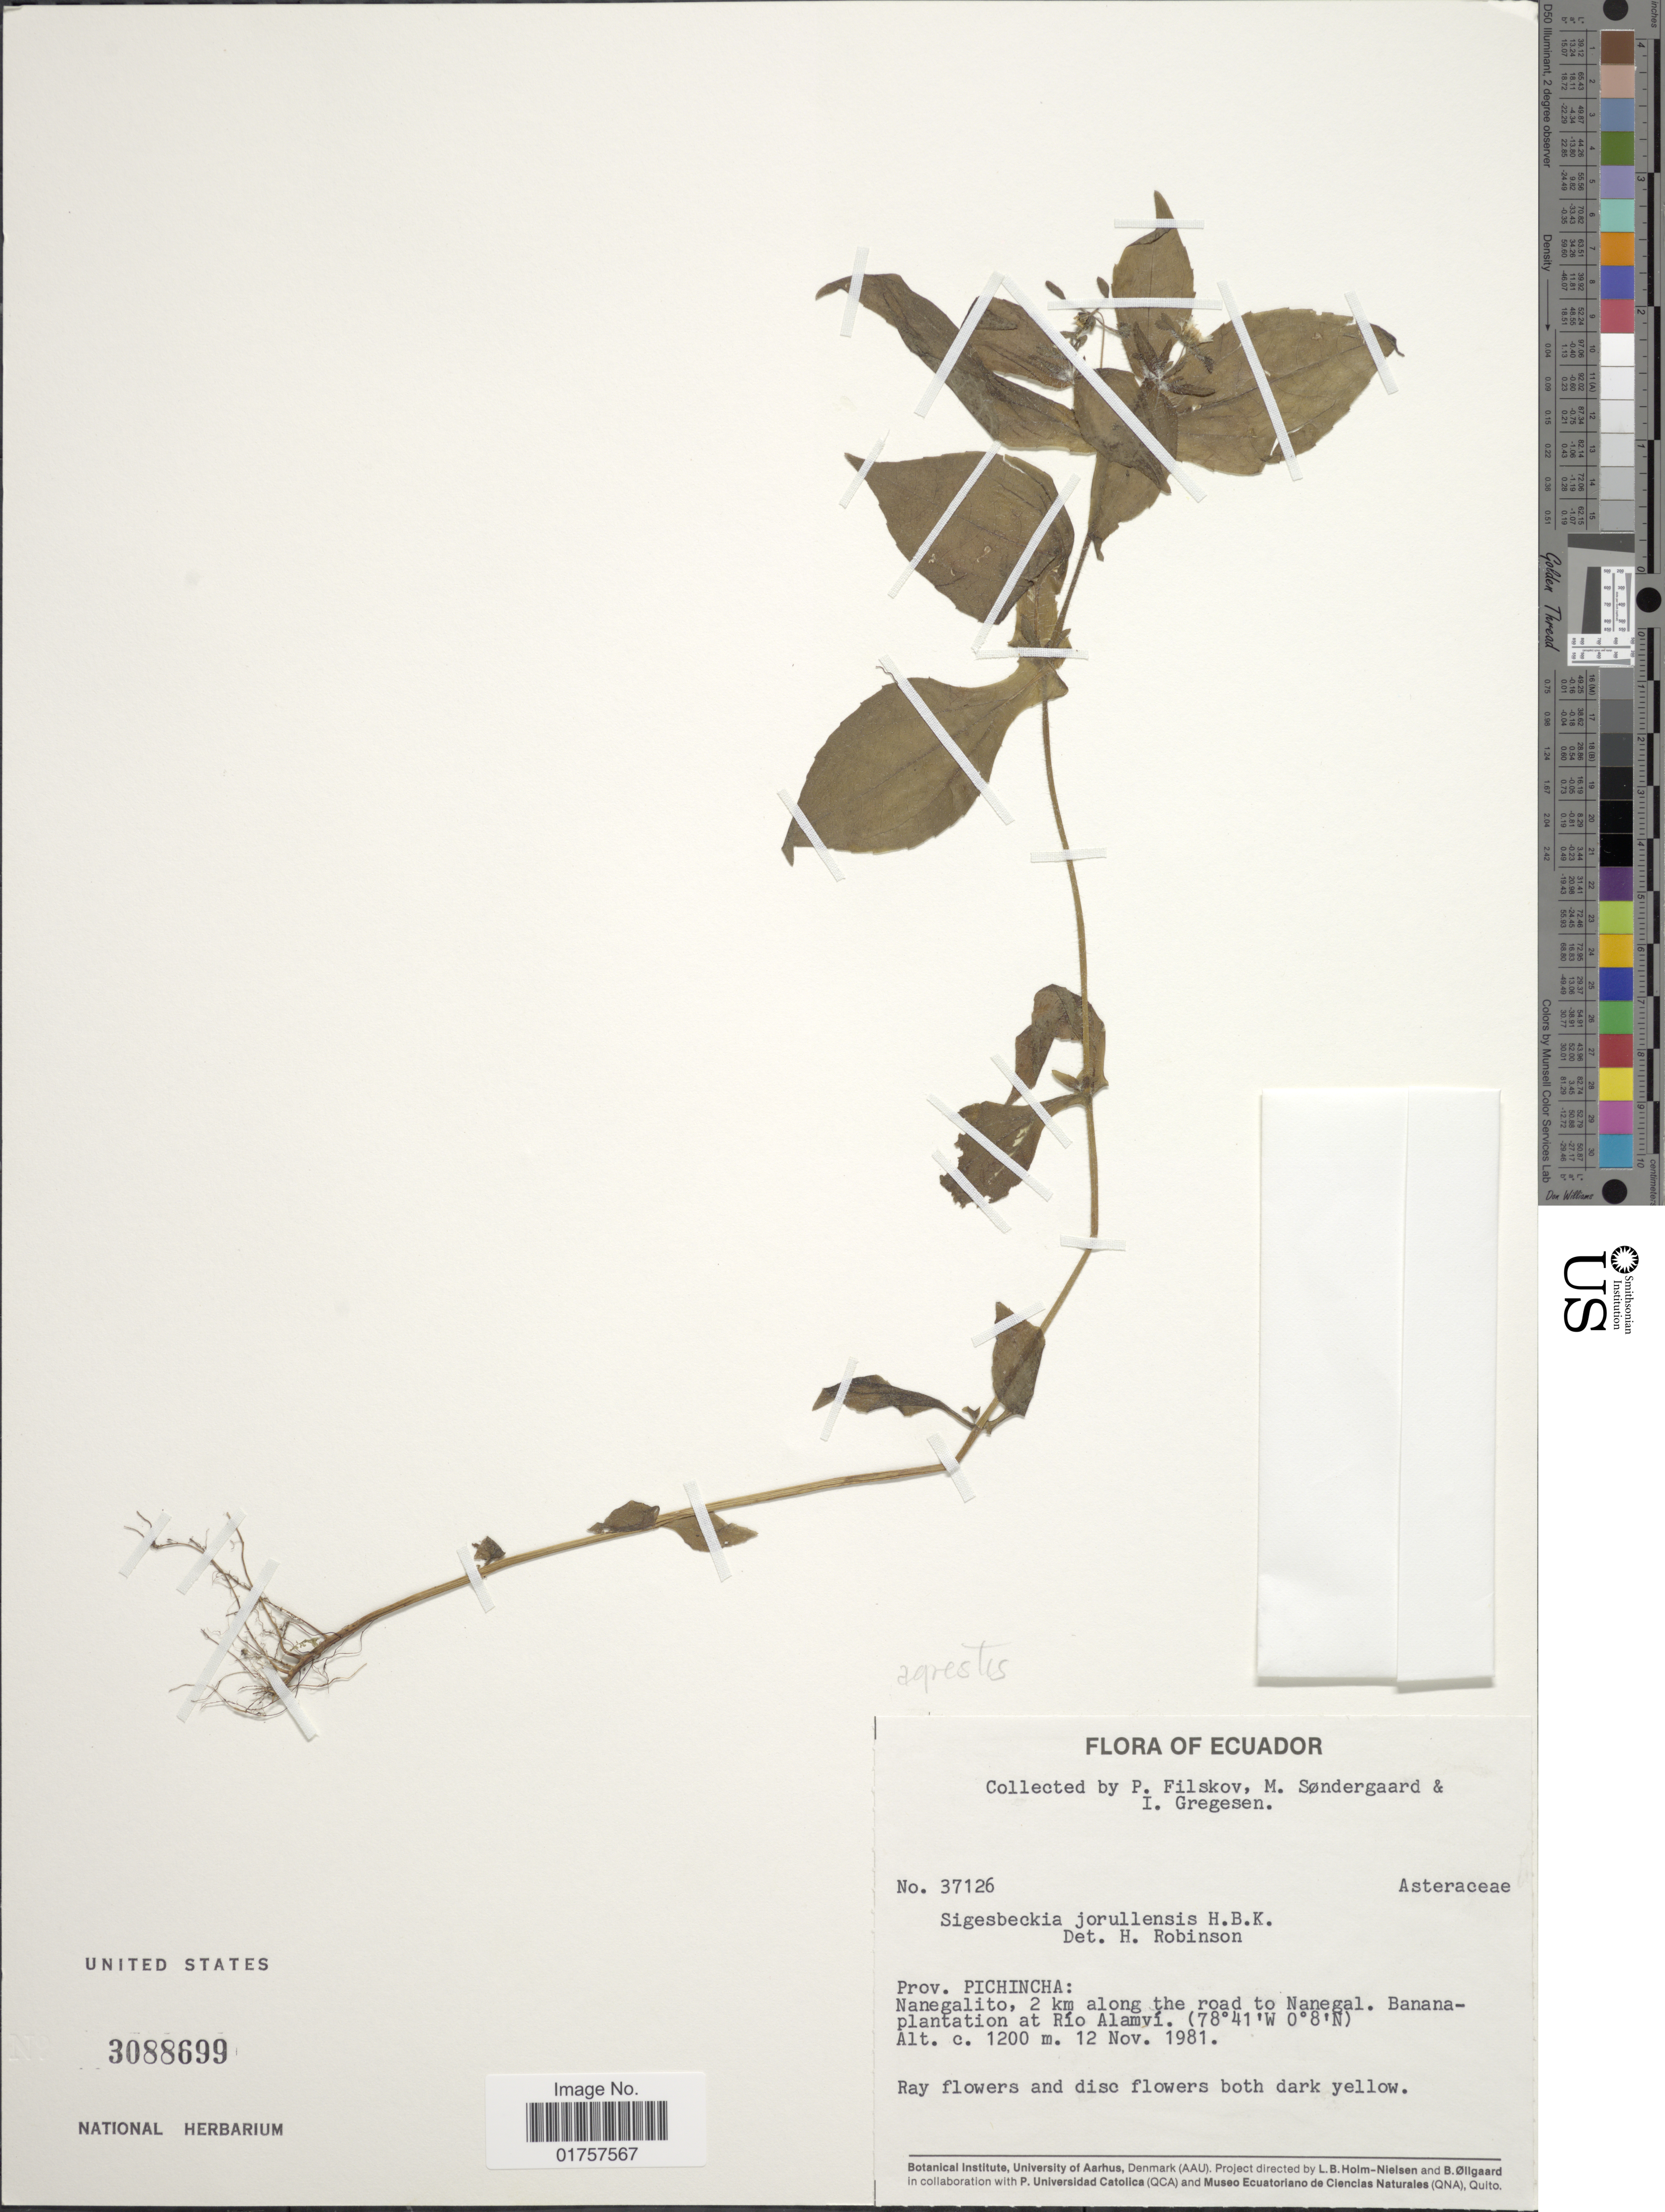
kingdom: Plantae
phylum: Tracheophyta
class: Magnoliopsida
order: Asterales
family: Asteraceae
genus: Sigesbeckia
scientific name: Sigesbeckia agrestis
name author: Poepp.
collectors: P. Filskov, M. Sondergaard & I. Gregesen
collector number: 37126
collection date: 1981-11-12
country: Ecuador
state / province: Pichincha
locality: Nanegalito, 2 km along the road to Nanegal. Banana-plantation at Río Alamvi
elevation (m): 1200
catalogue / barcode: US 3088699